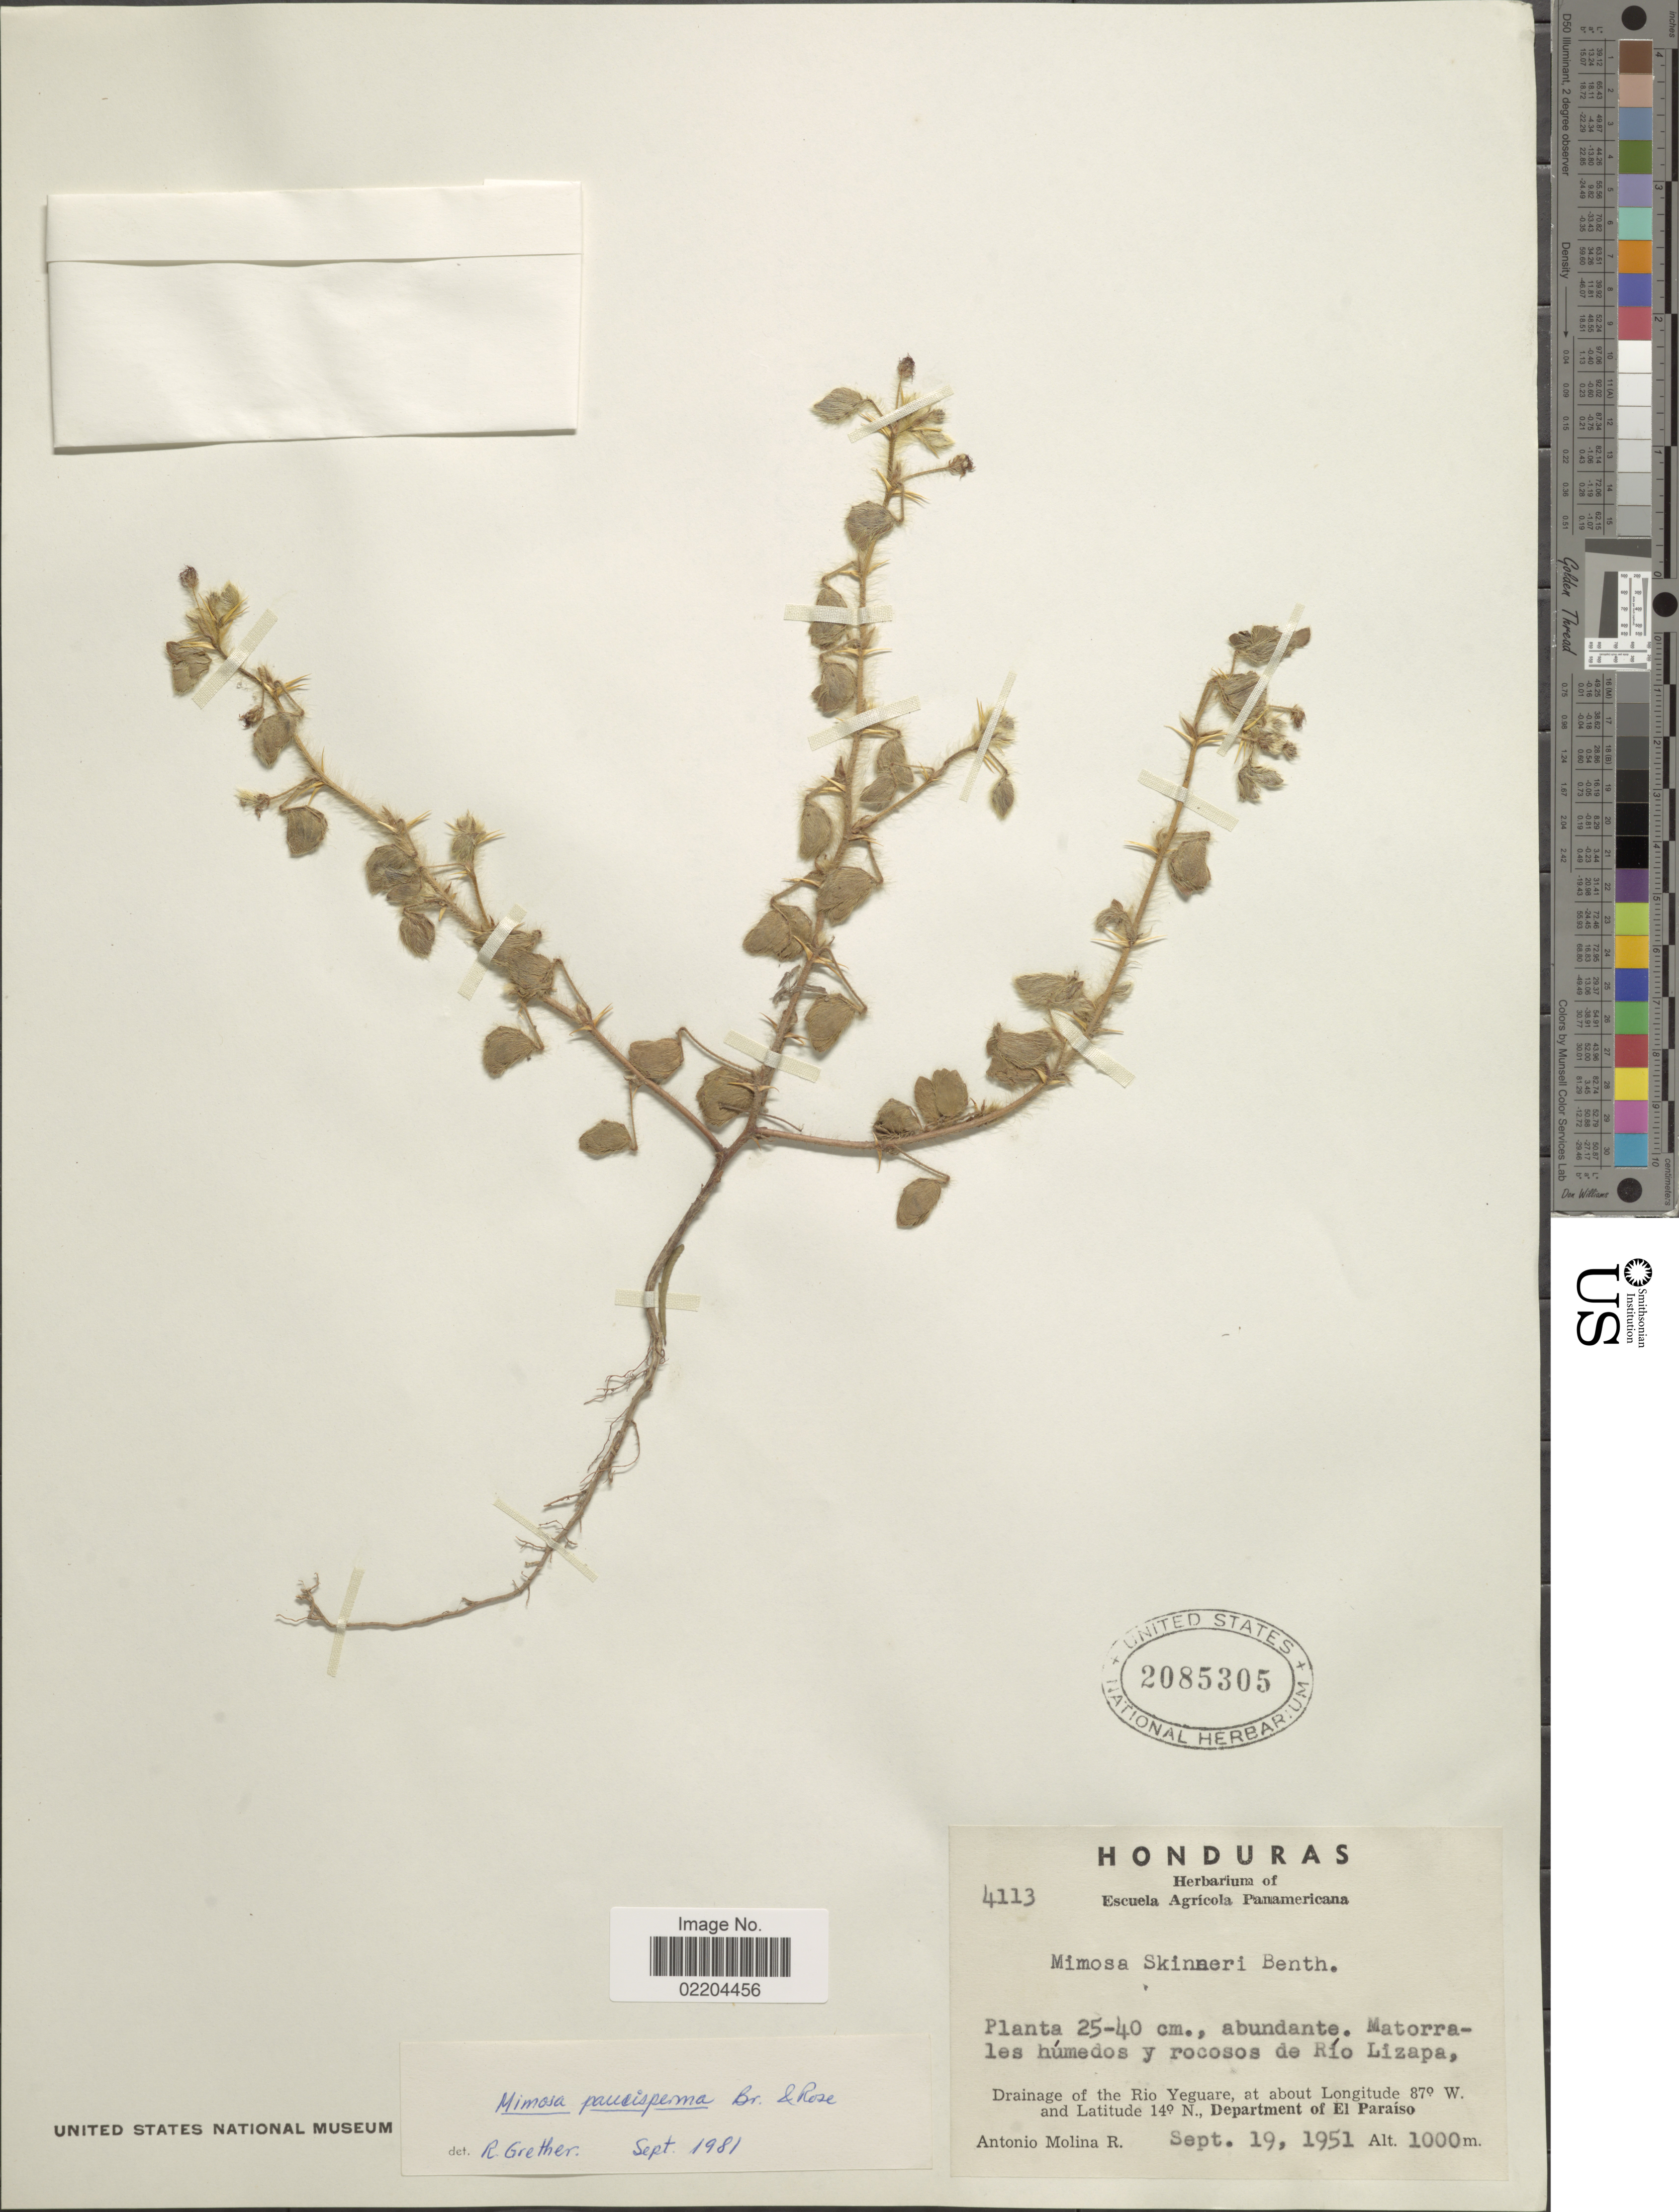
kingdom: Plantae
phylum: Tracheophyta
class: Magnoliopsida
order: Fabales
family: Fabaceae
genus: Mimosa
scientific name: Mimosa paucisperma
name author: Britton & Rose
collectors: A. Molina R.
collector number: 4113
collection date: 1951-09-19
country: Honduras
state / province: El Paraíso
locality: Matorrales humedos y rocosos de Rio Lizapa, Drainage of the Rio Yeguare, Department of El Paraiso.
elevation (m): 1000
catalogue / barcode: US 2085305